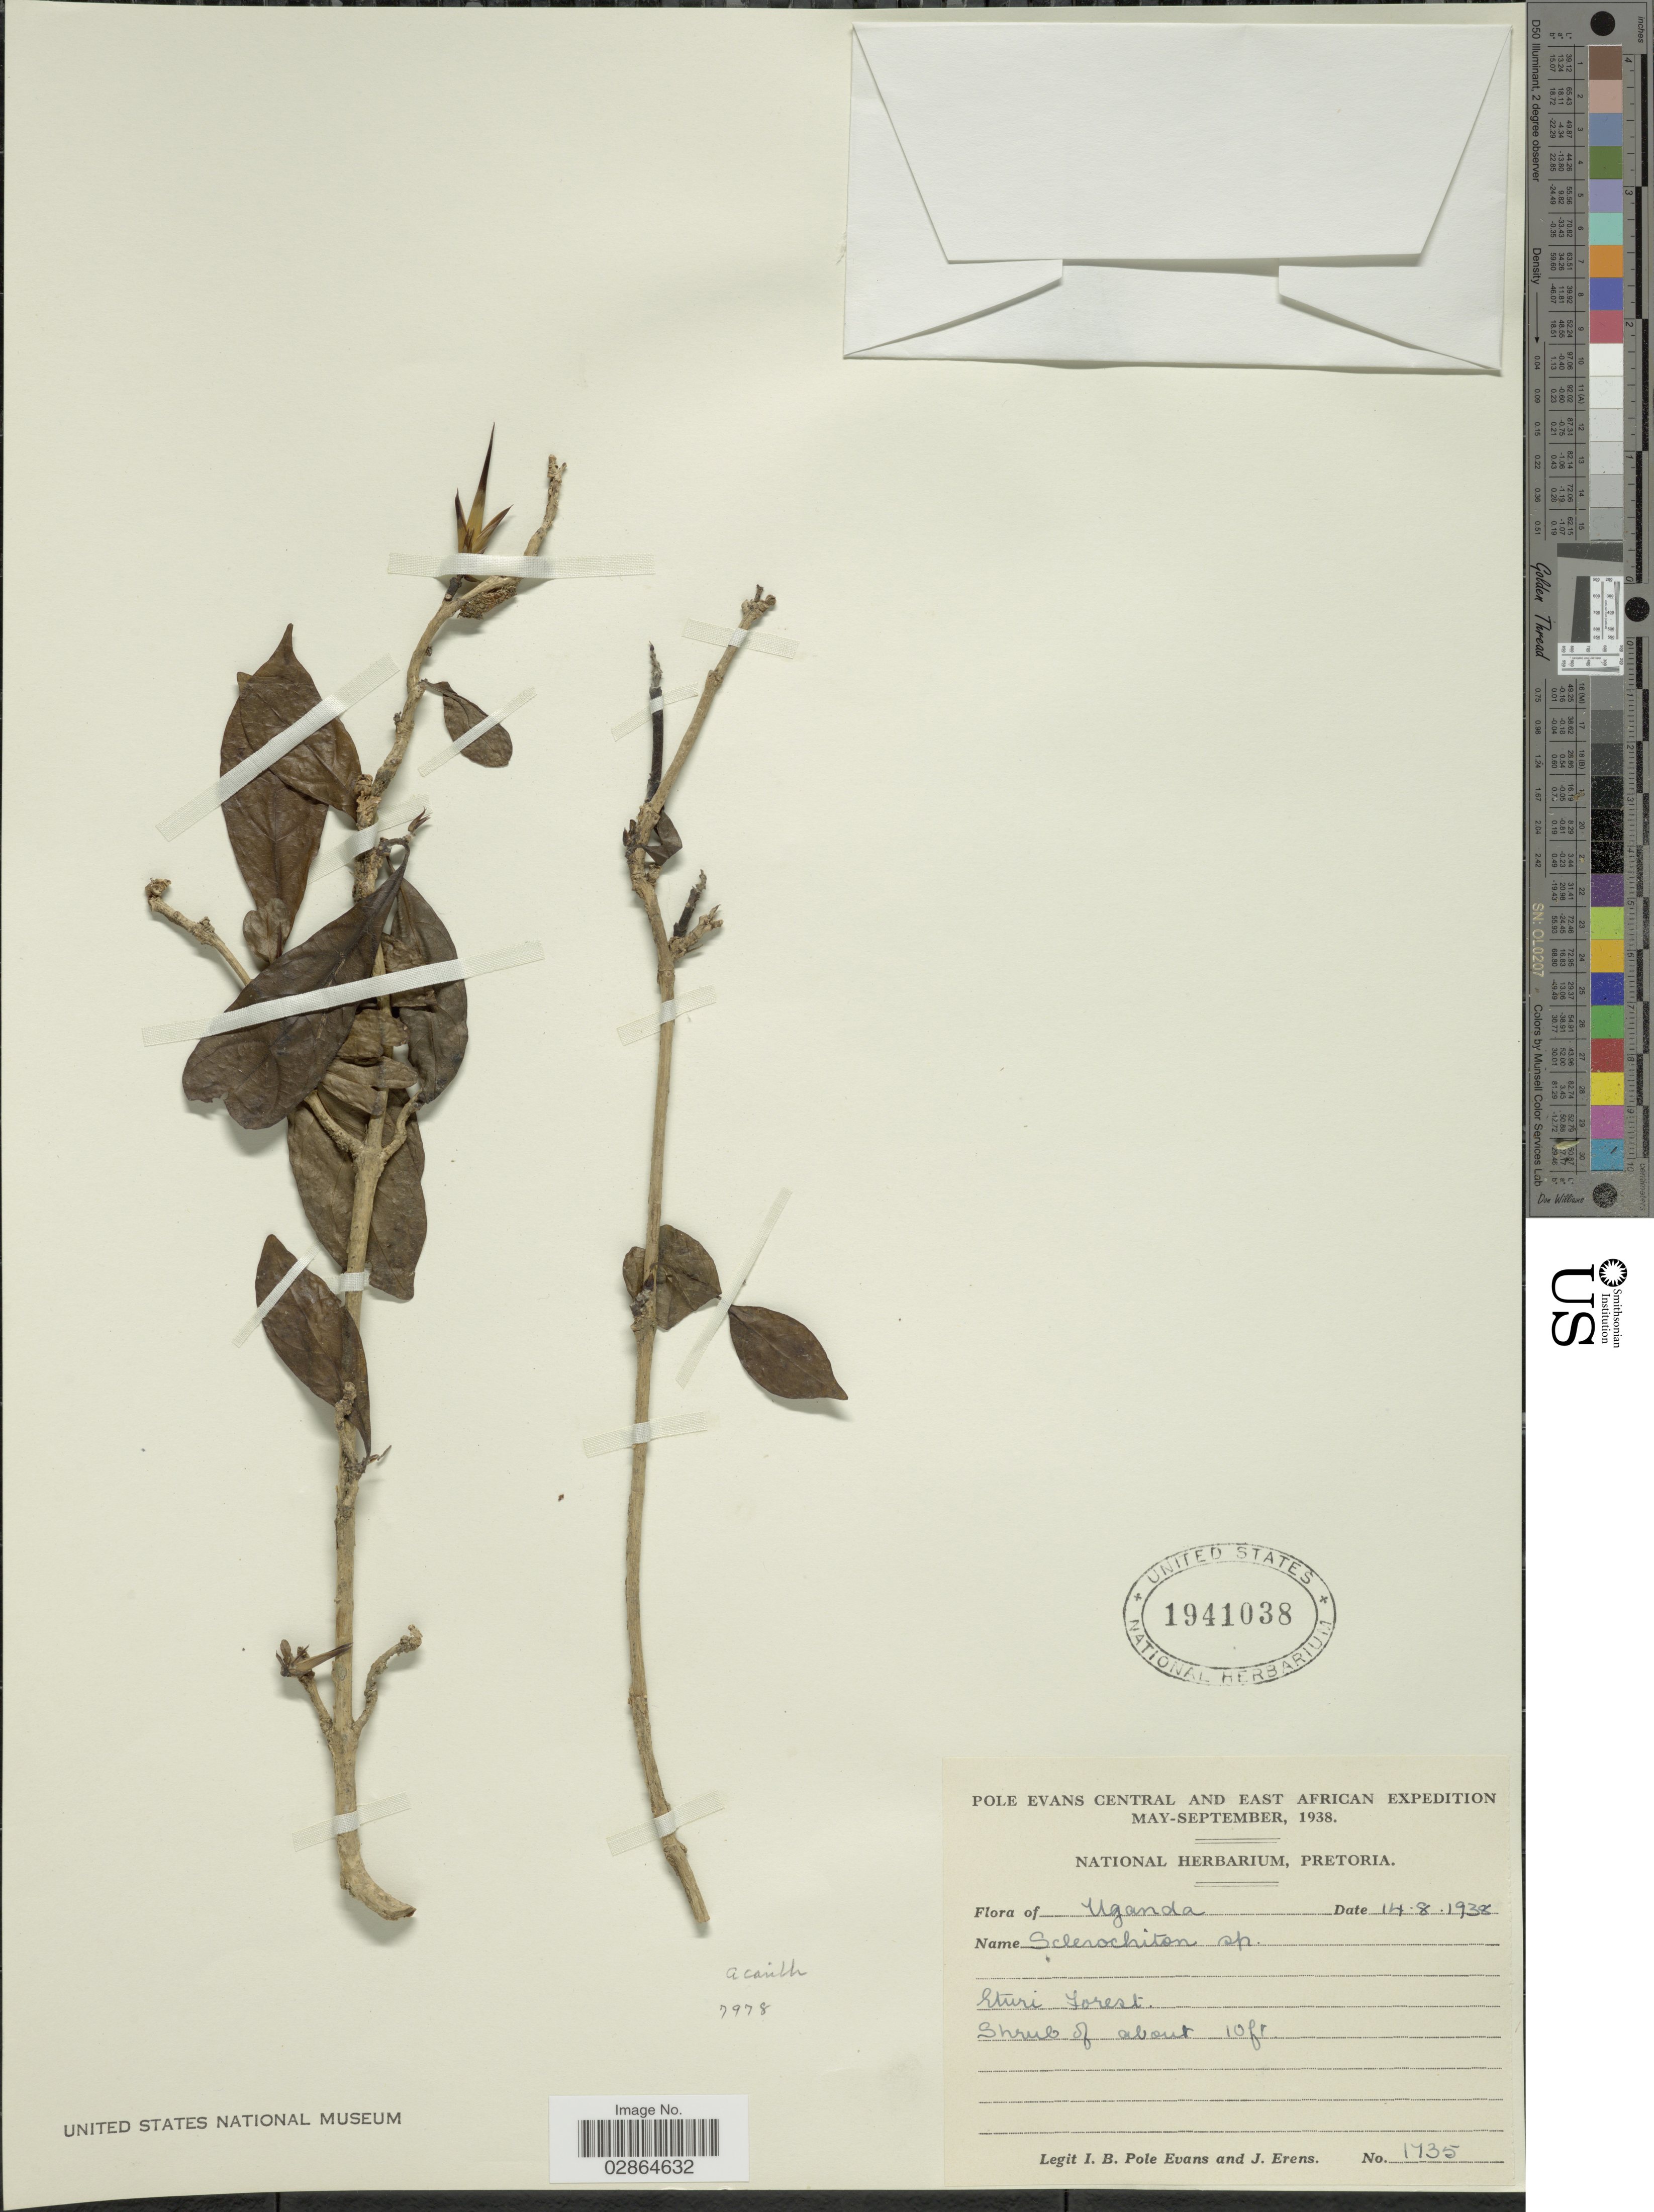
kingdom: Plantae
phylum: Tracheophyta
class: Magnoliopsida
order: Lamiales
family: Acanthaceae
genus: Sclerochiton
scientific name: Sclerochiton sp.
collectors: I. B. Pole-Evans & J. Erens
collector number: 1735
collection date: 1938-08-14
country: Uganda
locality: Eturi Forest.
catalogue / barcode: US 1941038